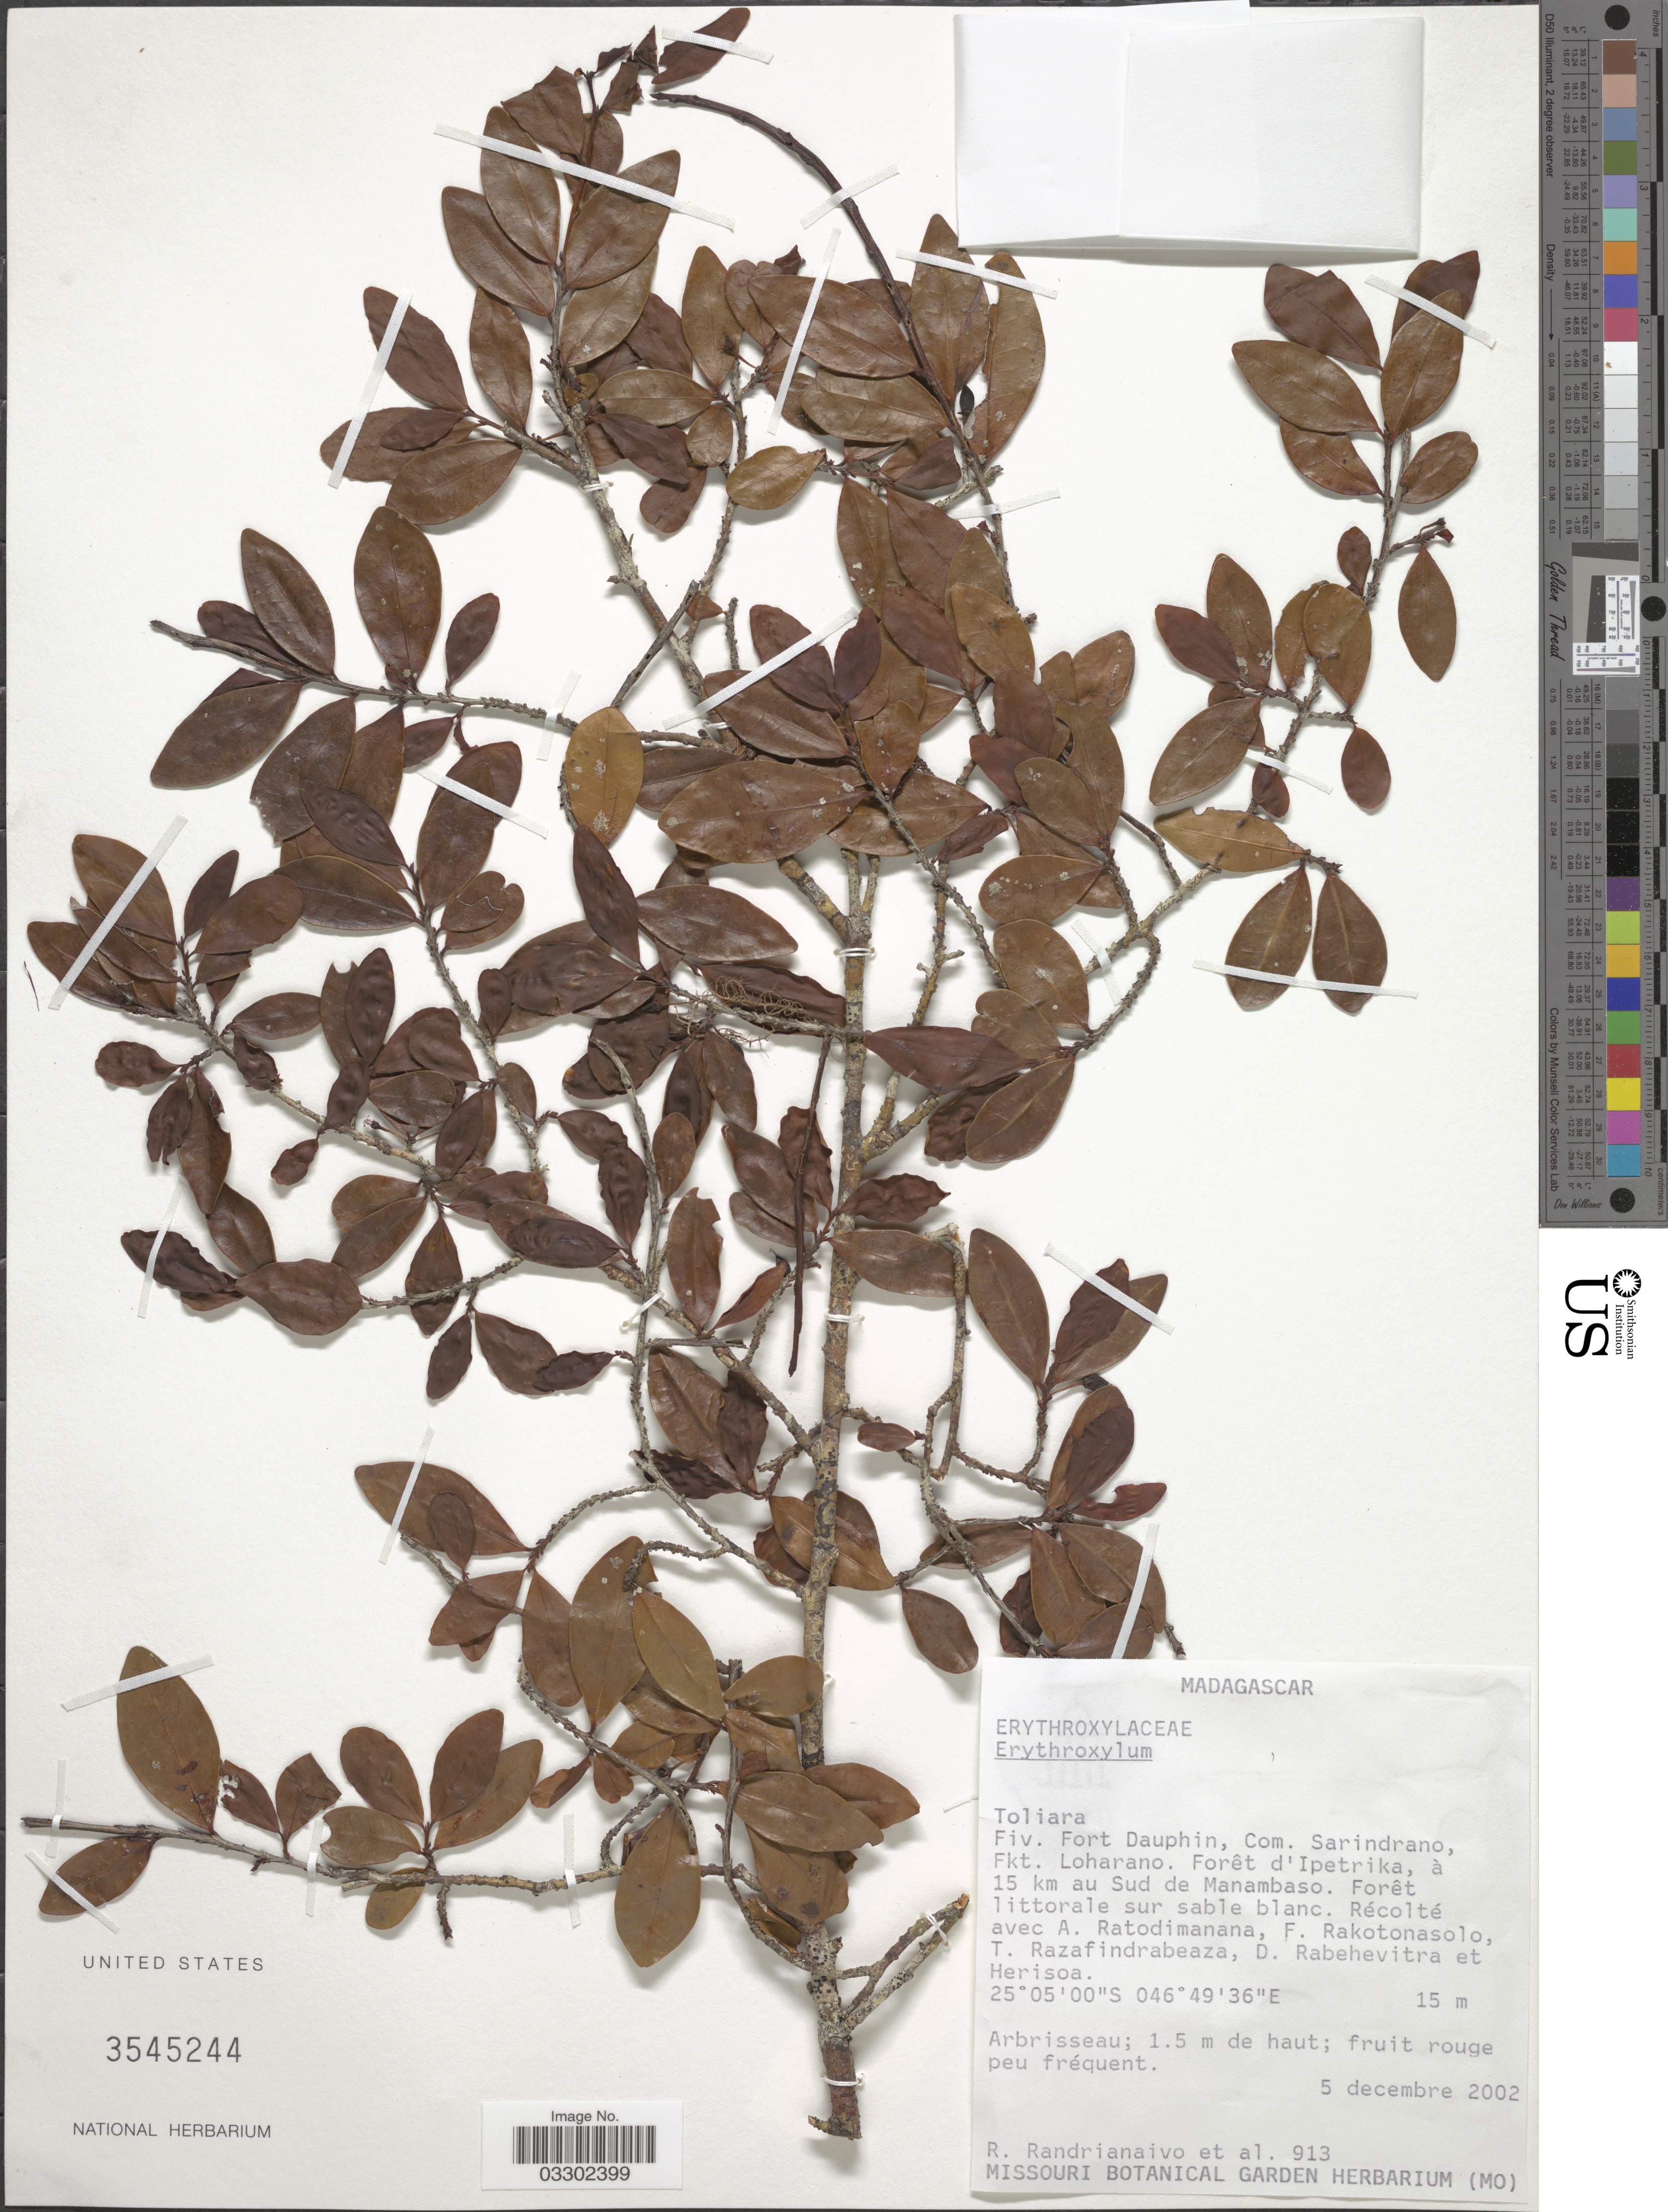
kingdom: Plantae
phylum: Tracheophyta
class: Magnoliopsida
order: Malpighiales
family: Erythroxylaceae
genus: Erythroxylum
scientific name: Erythroxylum sp.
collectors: R. Randranaivo, A. Ratodimanana, F. Rakotonasolo, T. Razafindrabeaza & et al.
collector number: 913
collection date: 2002-12-05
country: Madagascar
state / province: Anosy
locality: Fiv. Fort Dauphin, Com. Sarindrano, Fkt. Loharano. Forêt d'Ipetrika, à 15 km au Sud de Manambaso.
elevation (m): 15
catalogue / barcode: US 3545244